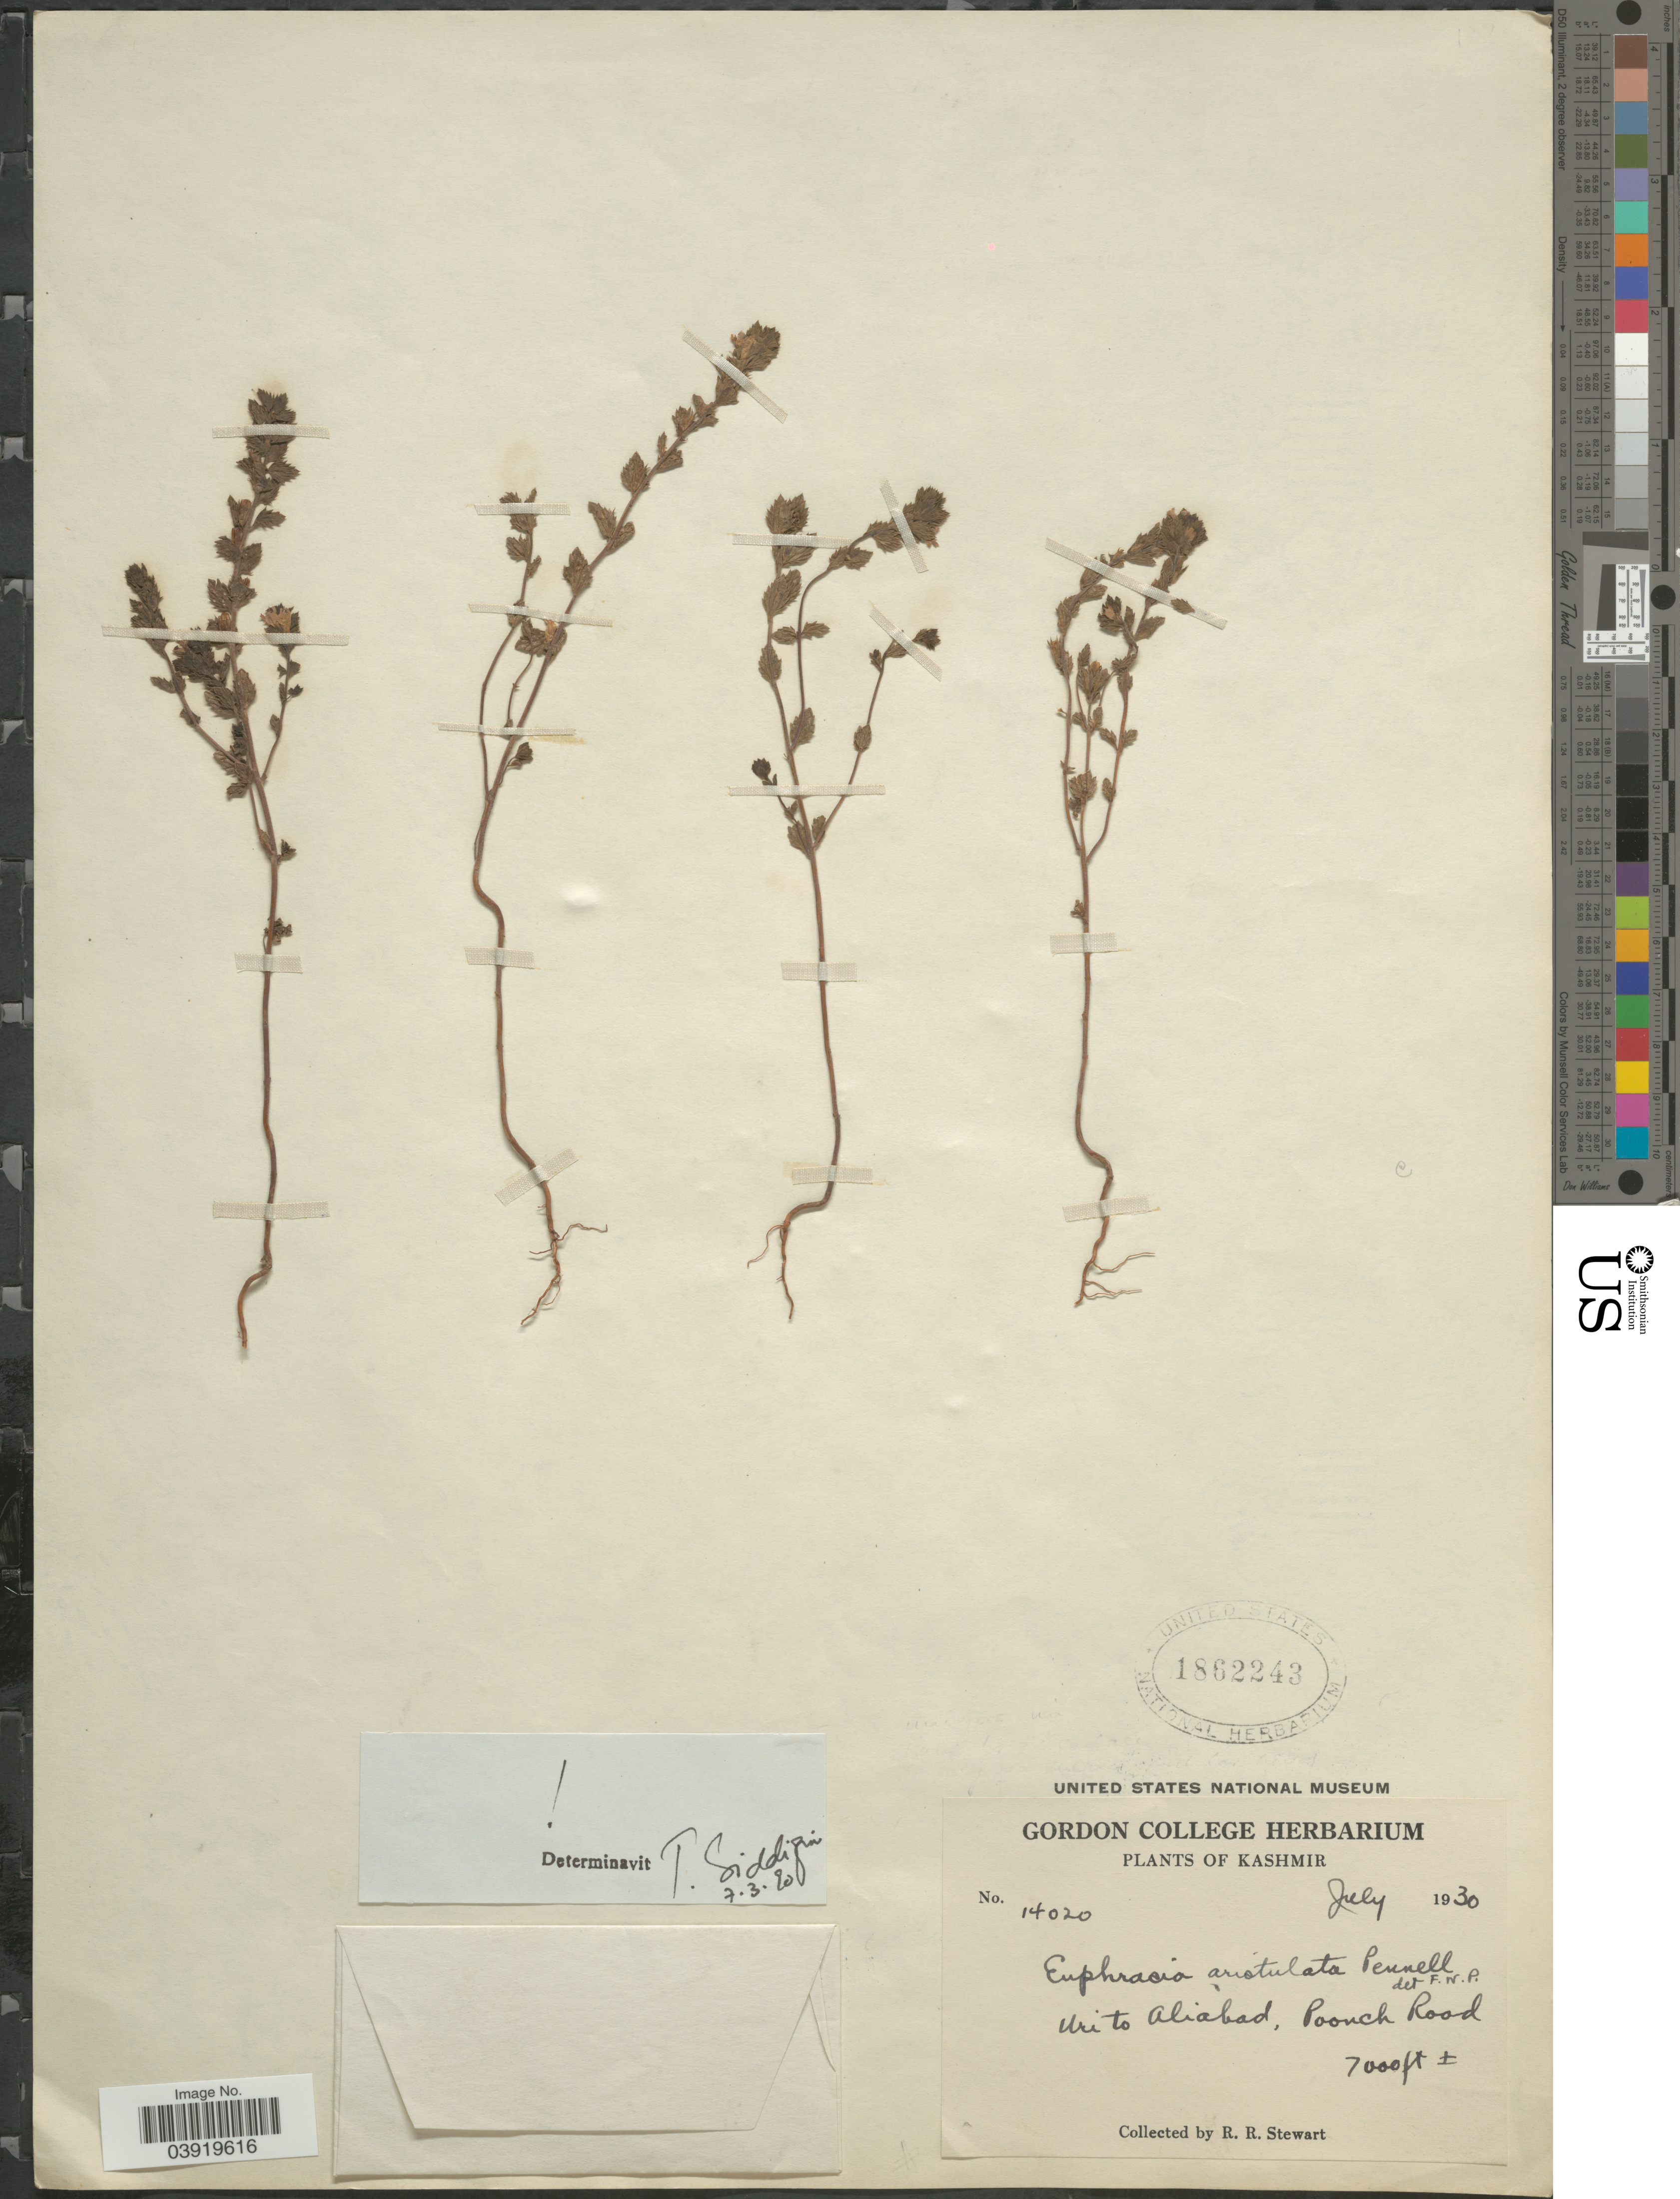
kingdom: Plantae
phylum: Tracheophyta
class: Magnoliopsida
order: Lamiales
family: Orobanchaceae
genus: Euphrasia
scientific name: Euphrasia aristulata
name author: Pennell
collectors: R. Stewart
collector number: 14020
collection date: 1930-07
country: India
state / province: Jammu and Kashmir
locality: Kashmir. Uri to Aliabad, Poonch Road.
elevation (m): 2134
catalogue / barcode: US 1862243